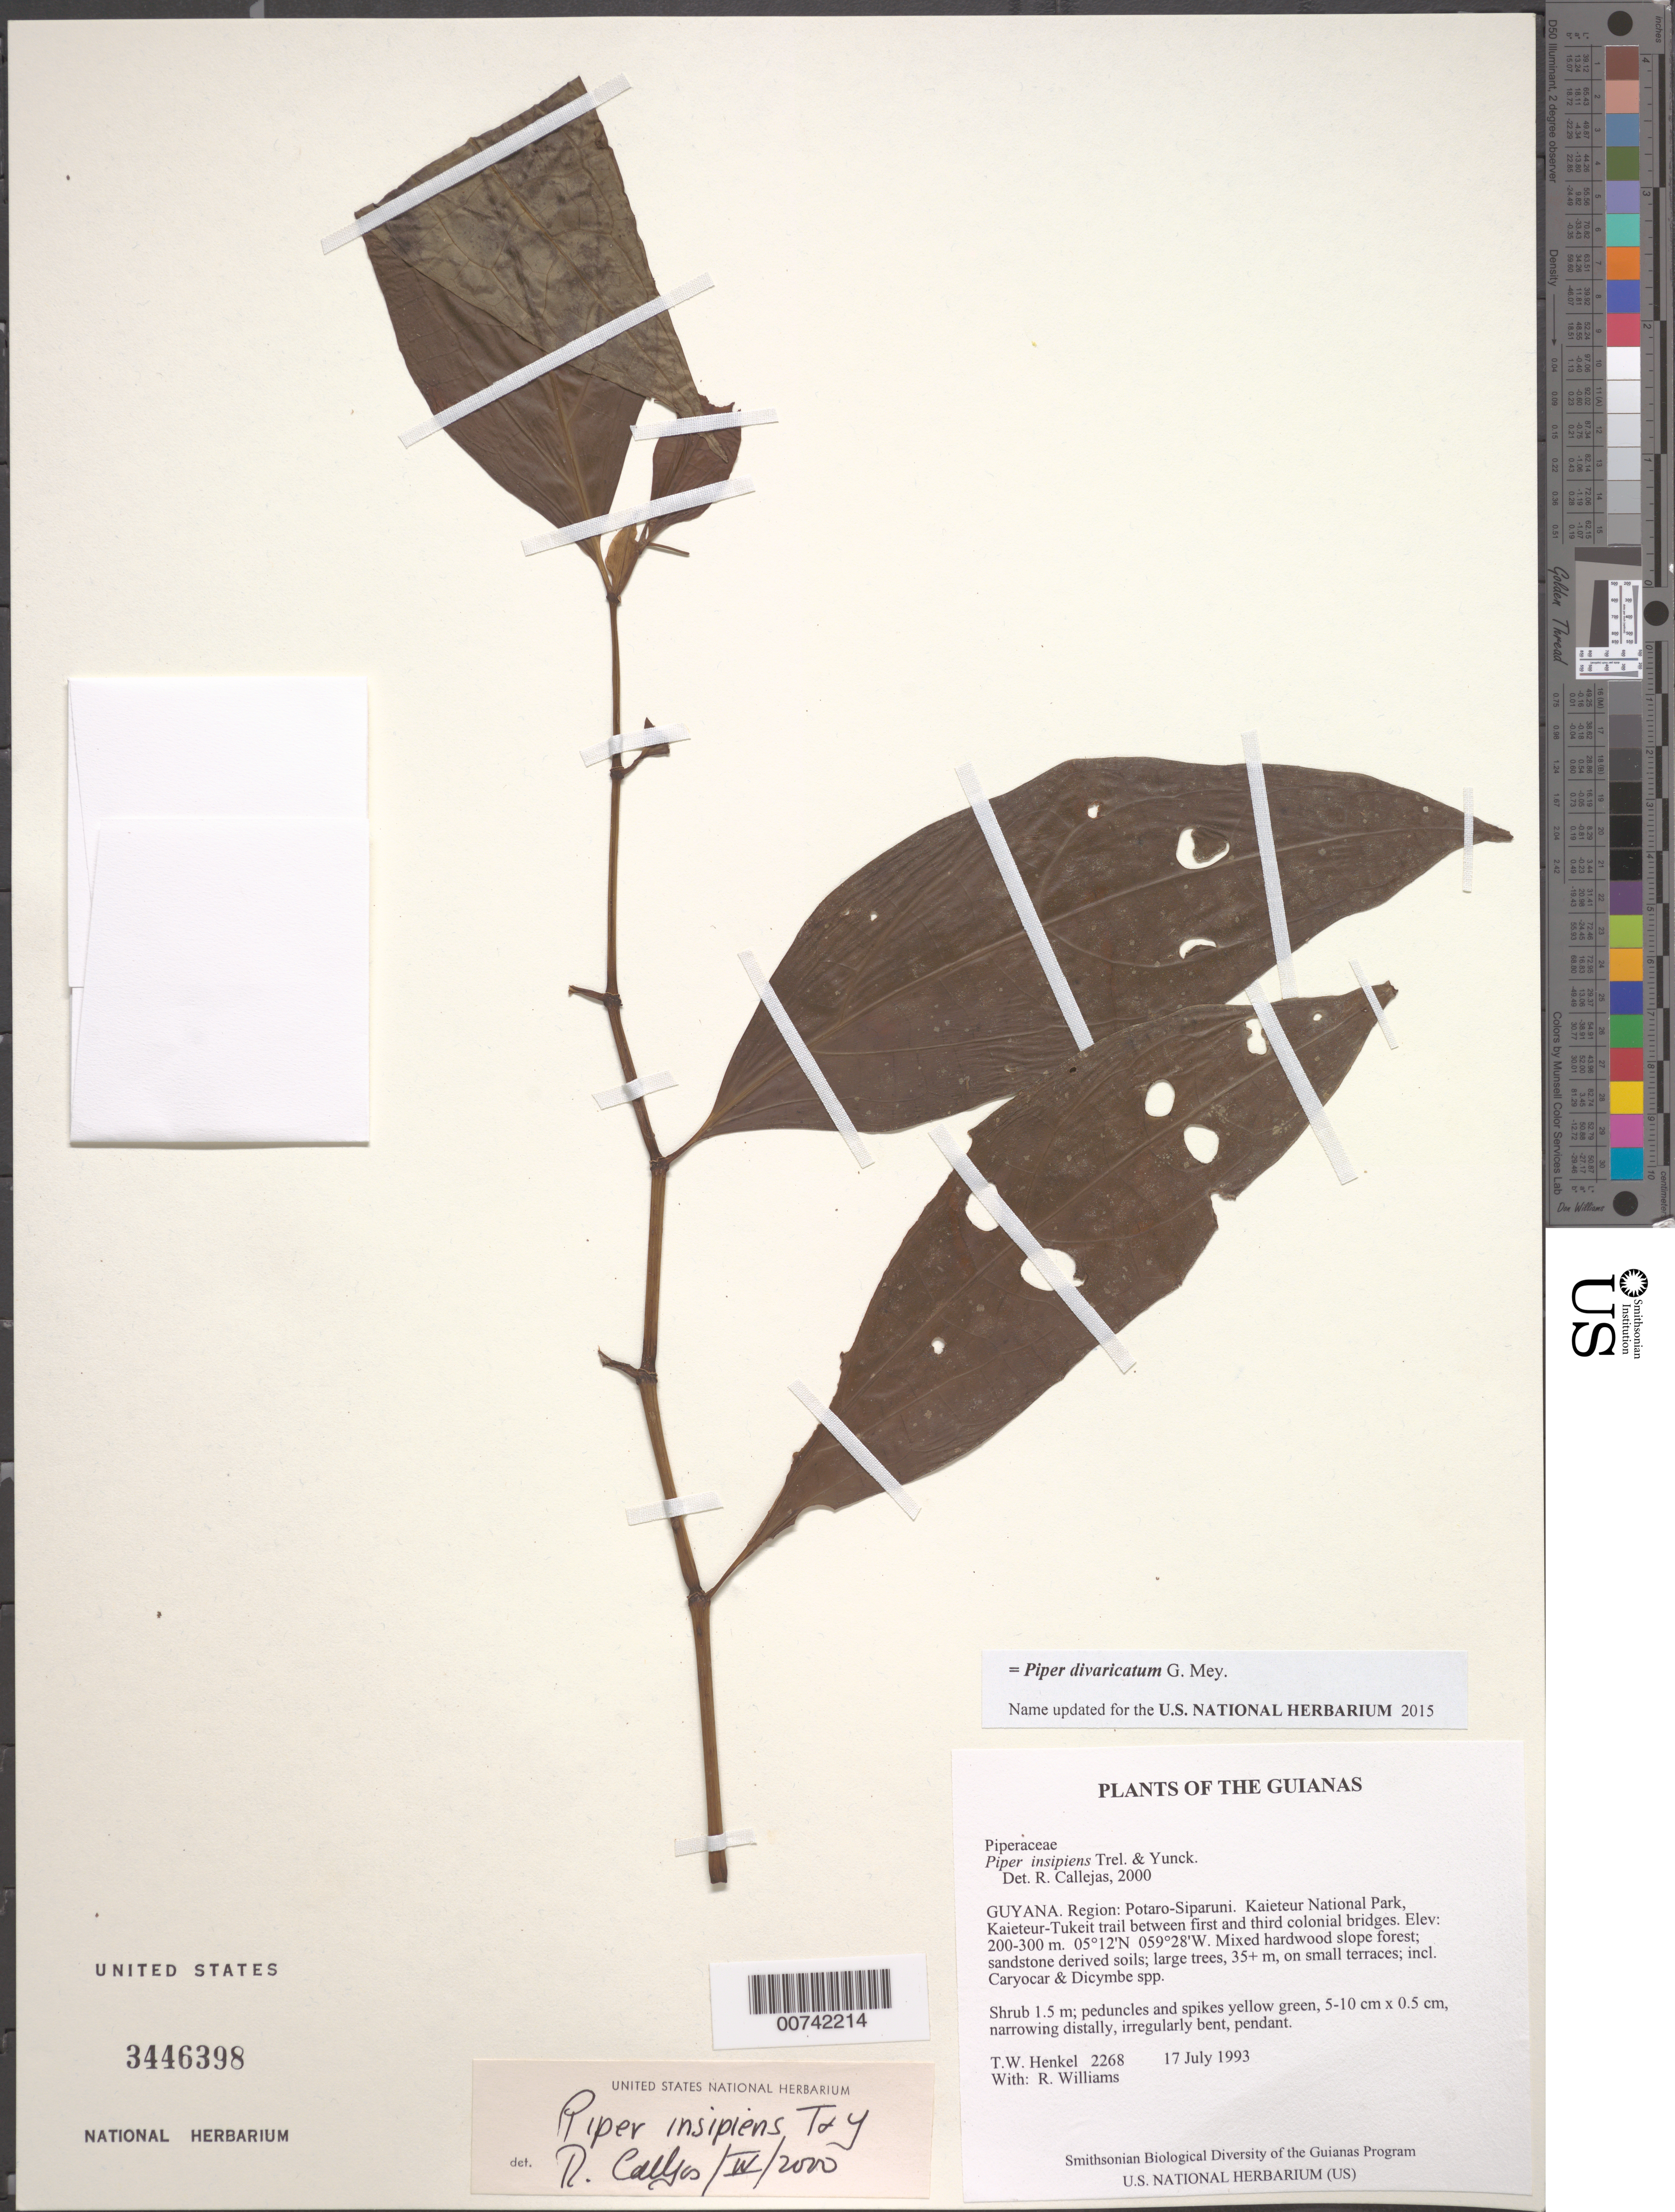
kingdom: Plantae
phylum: Tracheophyta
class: Magnoliopsida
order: Piperales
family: Piperaceae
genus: Piper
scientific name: Piper insipiens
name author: Trel. & Yunck.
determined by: Görts-van Rijn, A. R. A.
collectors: T. Henkel & R. Williams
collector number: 2268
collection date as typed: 17 July 1993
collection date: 1993-07-17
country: Guyana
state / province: Potaro-Siparuni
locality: Kaieteur National Park, Kaieteur-Tukeit trail between first and third colonial bridges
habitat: Mixed hardwood slope forest; sandstone derived soils; large trees, 35+ m, on small terraces; incl. Caryocar & Dicymbe spp.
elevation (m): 200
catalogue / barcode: US 3446398